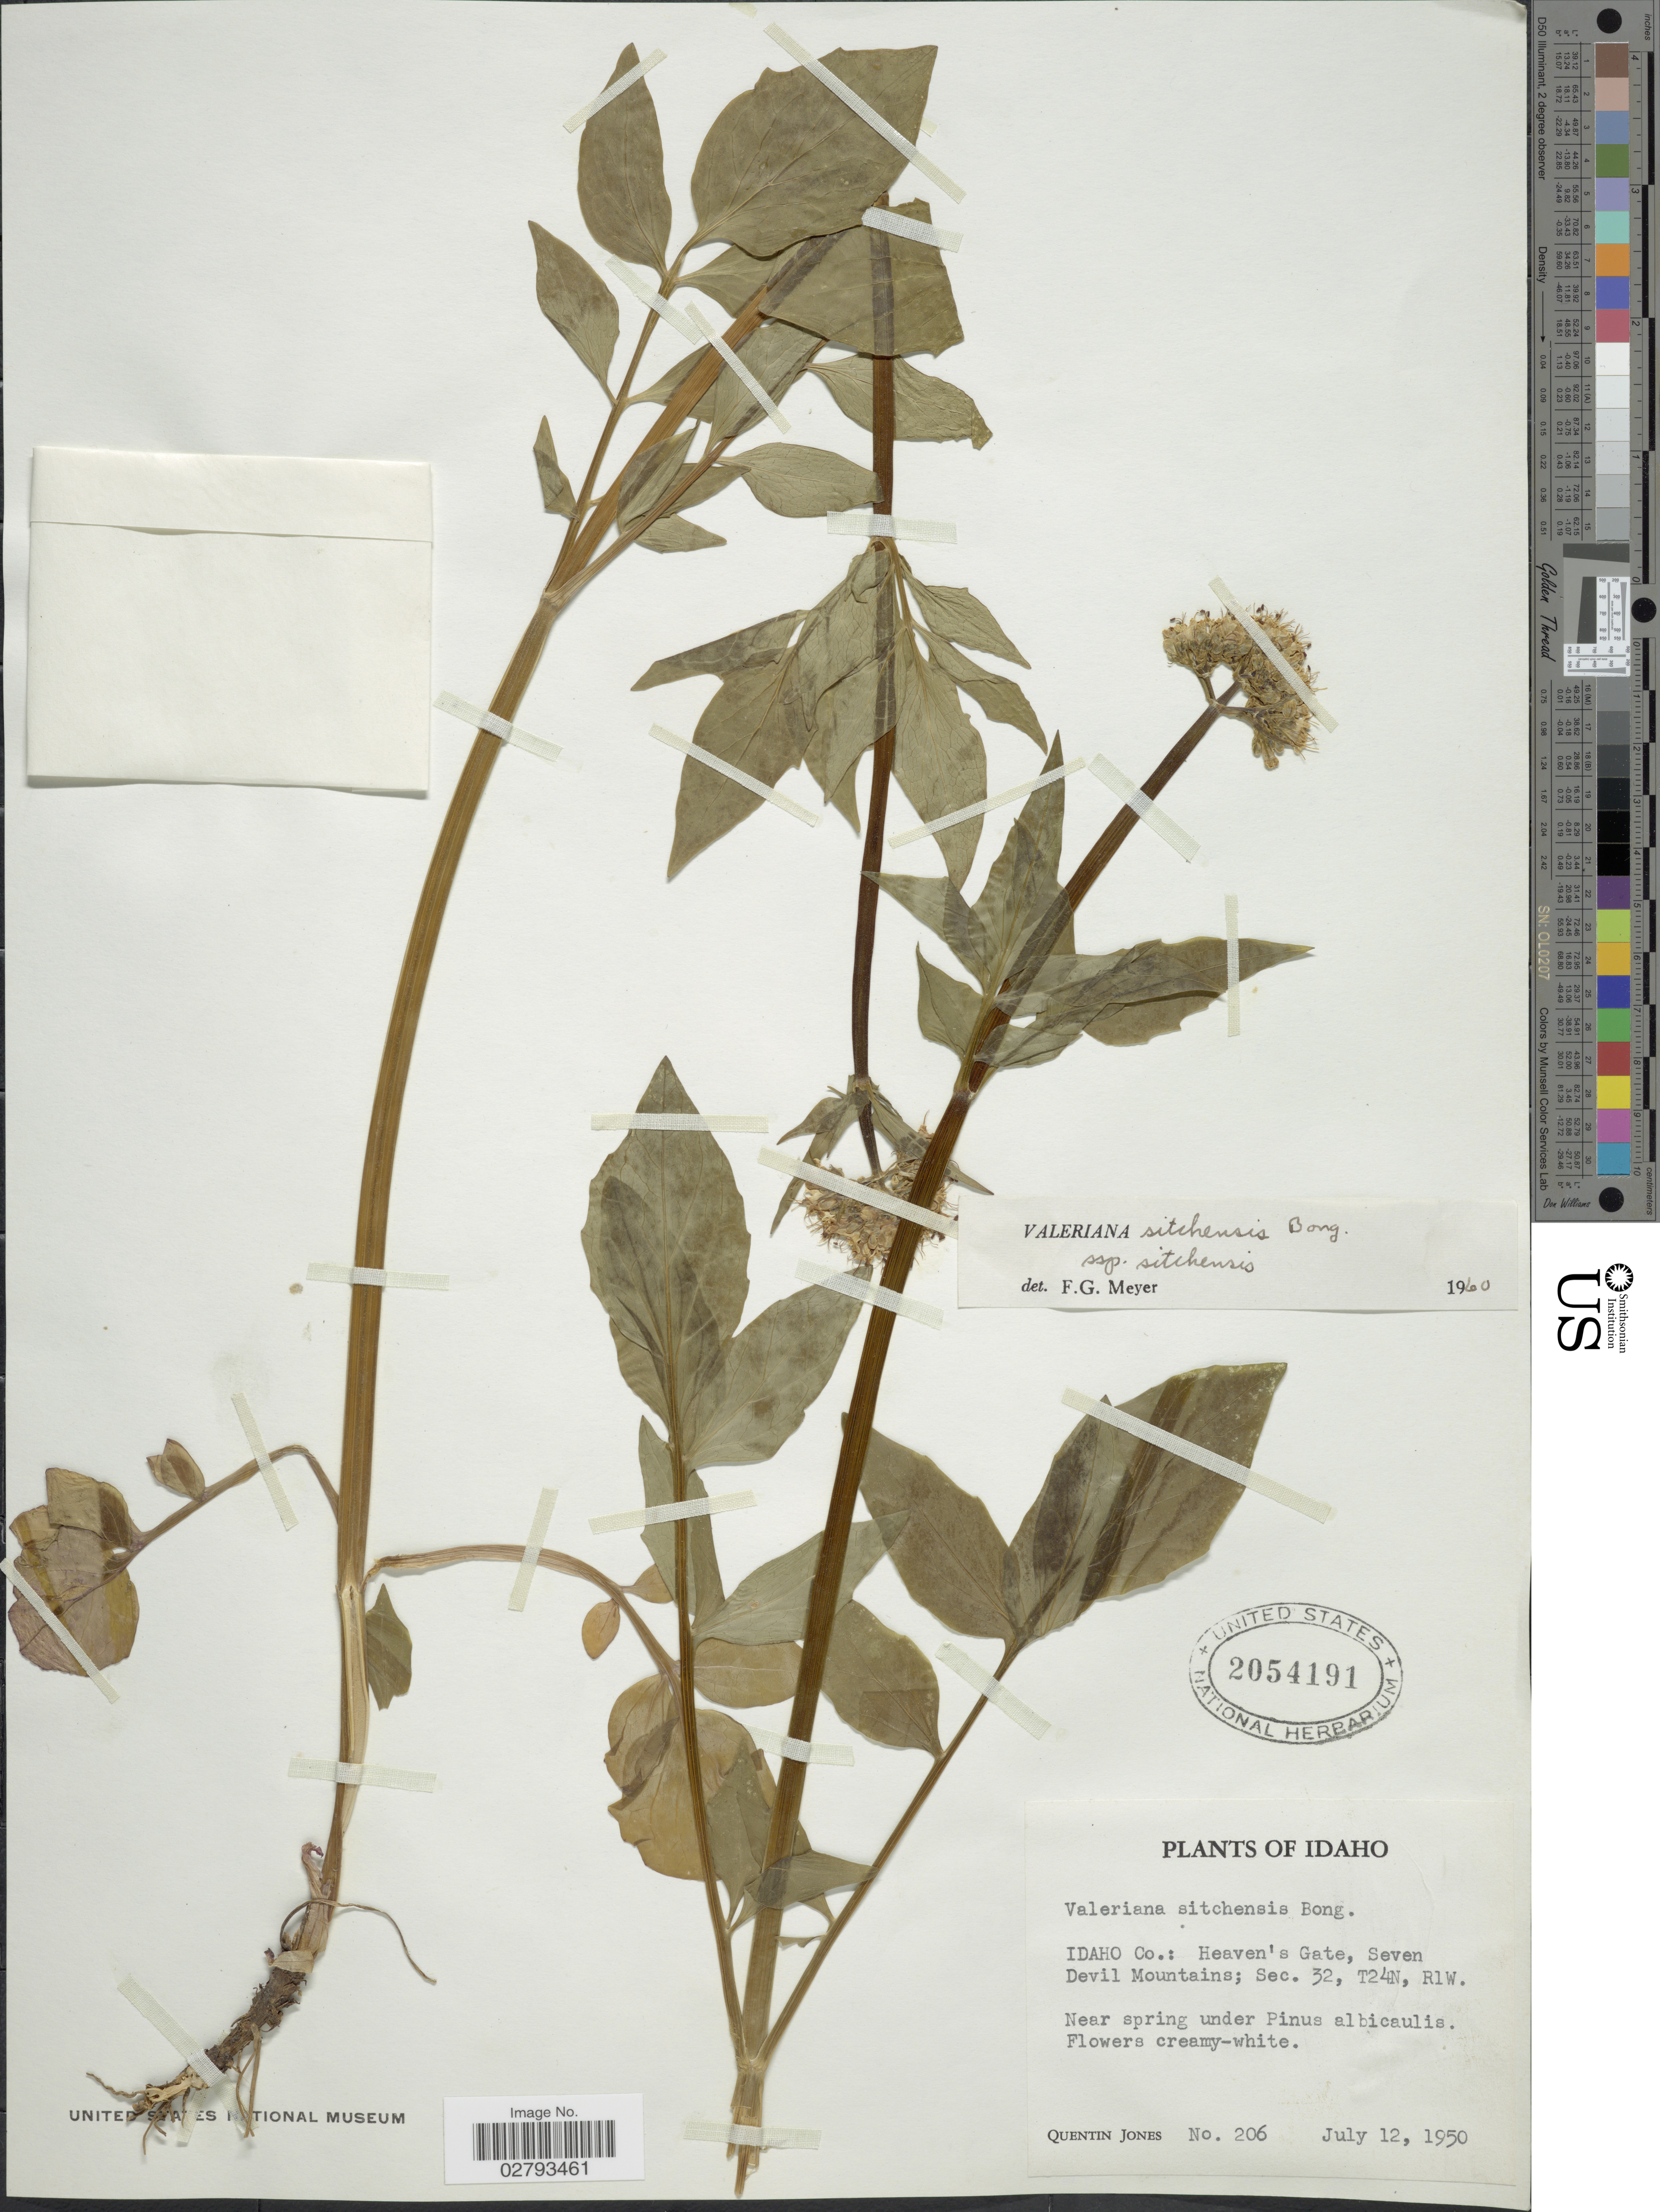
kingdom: Plantae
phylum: Tracheophyta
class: Magnoliopsida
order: Dipsacales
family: Caprifoliaceae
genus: Valeriana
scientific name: Valeriana sitchensis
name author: Bong.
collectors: Q. Jones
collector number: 206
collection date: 1950-07-12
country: United States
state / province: Idaho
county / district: Idaho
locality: Heaven's Gate, Seven Devil Mountains; Sec. 32, T24N, R1W.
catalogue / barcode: US 2054191